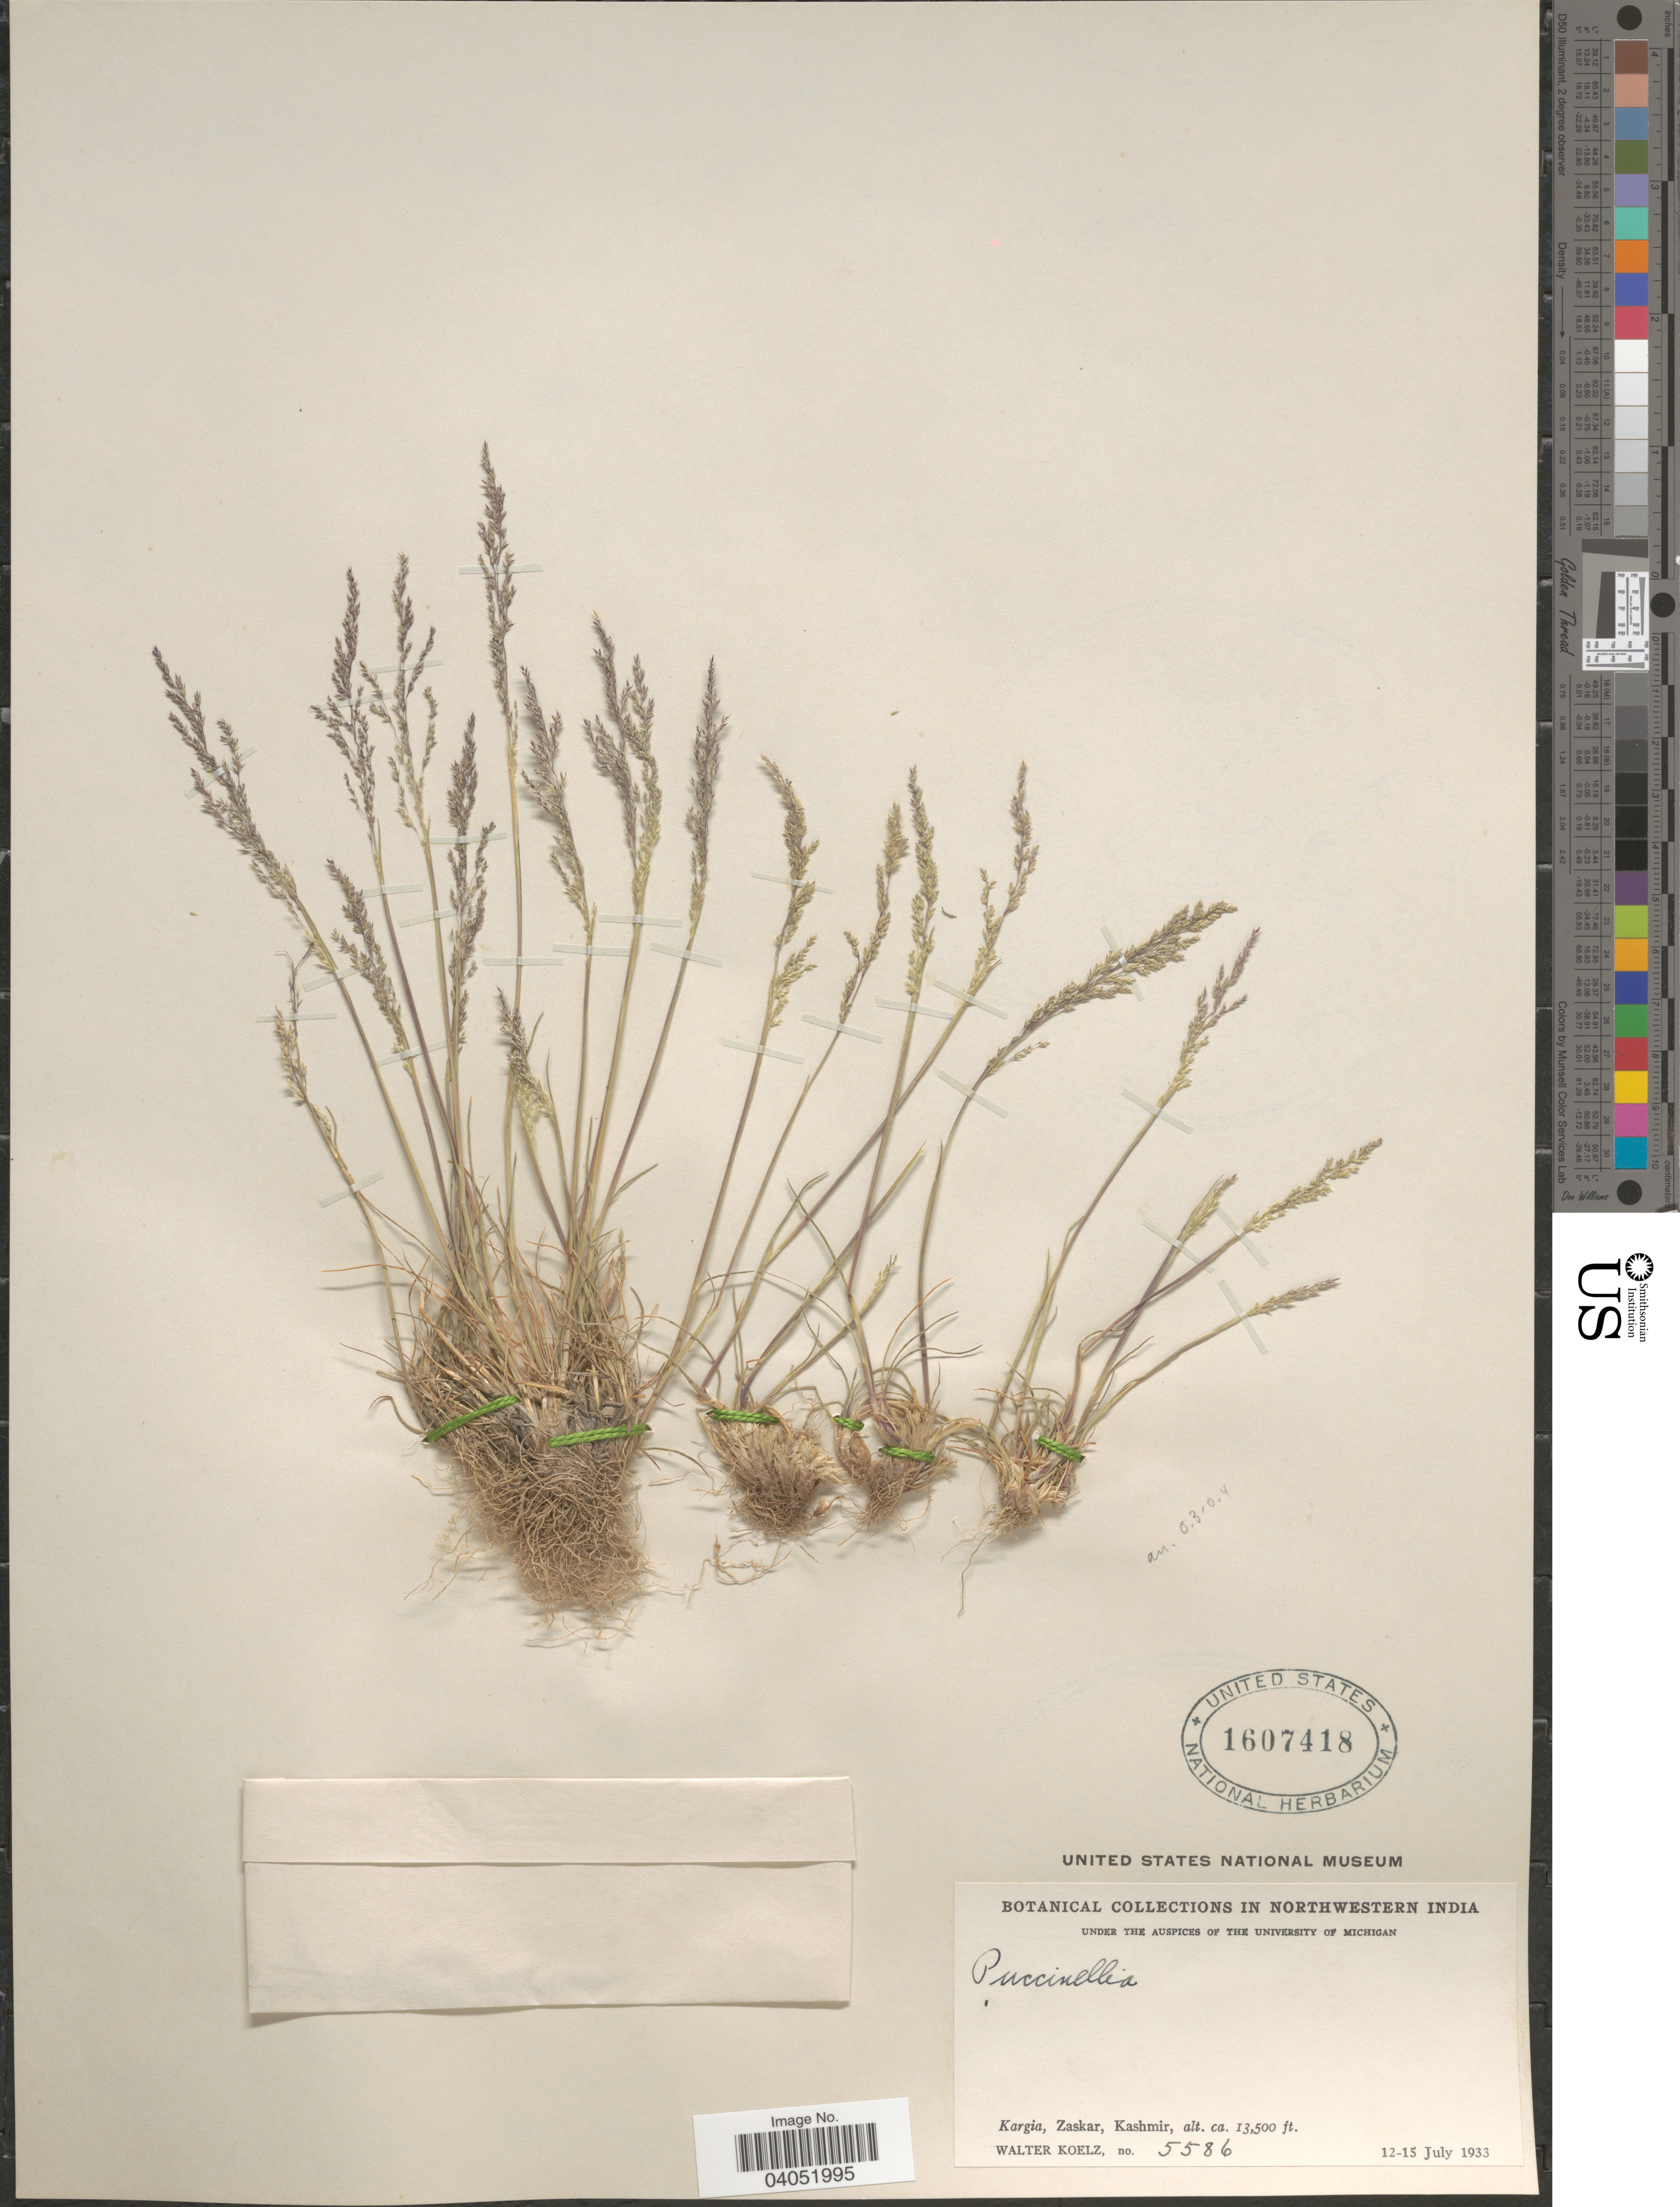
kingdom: Plantae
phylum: Tracheophyta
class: Liliopsida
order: Poales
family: Poaceae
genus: Puccinellia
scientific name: Puccinellia sp.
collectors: W. N. Koelz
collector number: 5586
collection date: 1933-07-12/1933-07-15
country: India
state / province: Jammu and Kashmir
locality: In northwestern India. Kargia, Zaskar, Kashmir.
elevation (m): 4115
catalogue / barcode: US 1607418